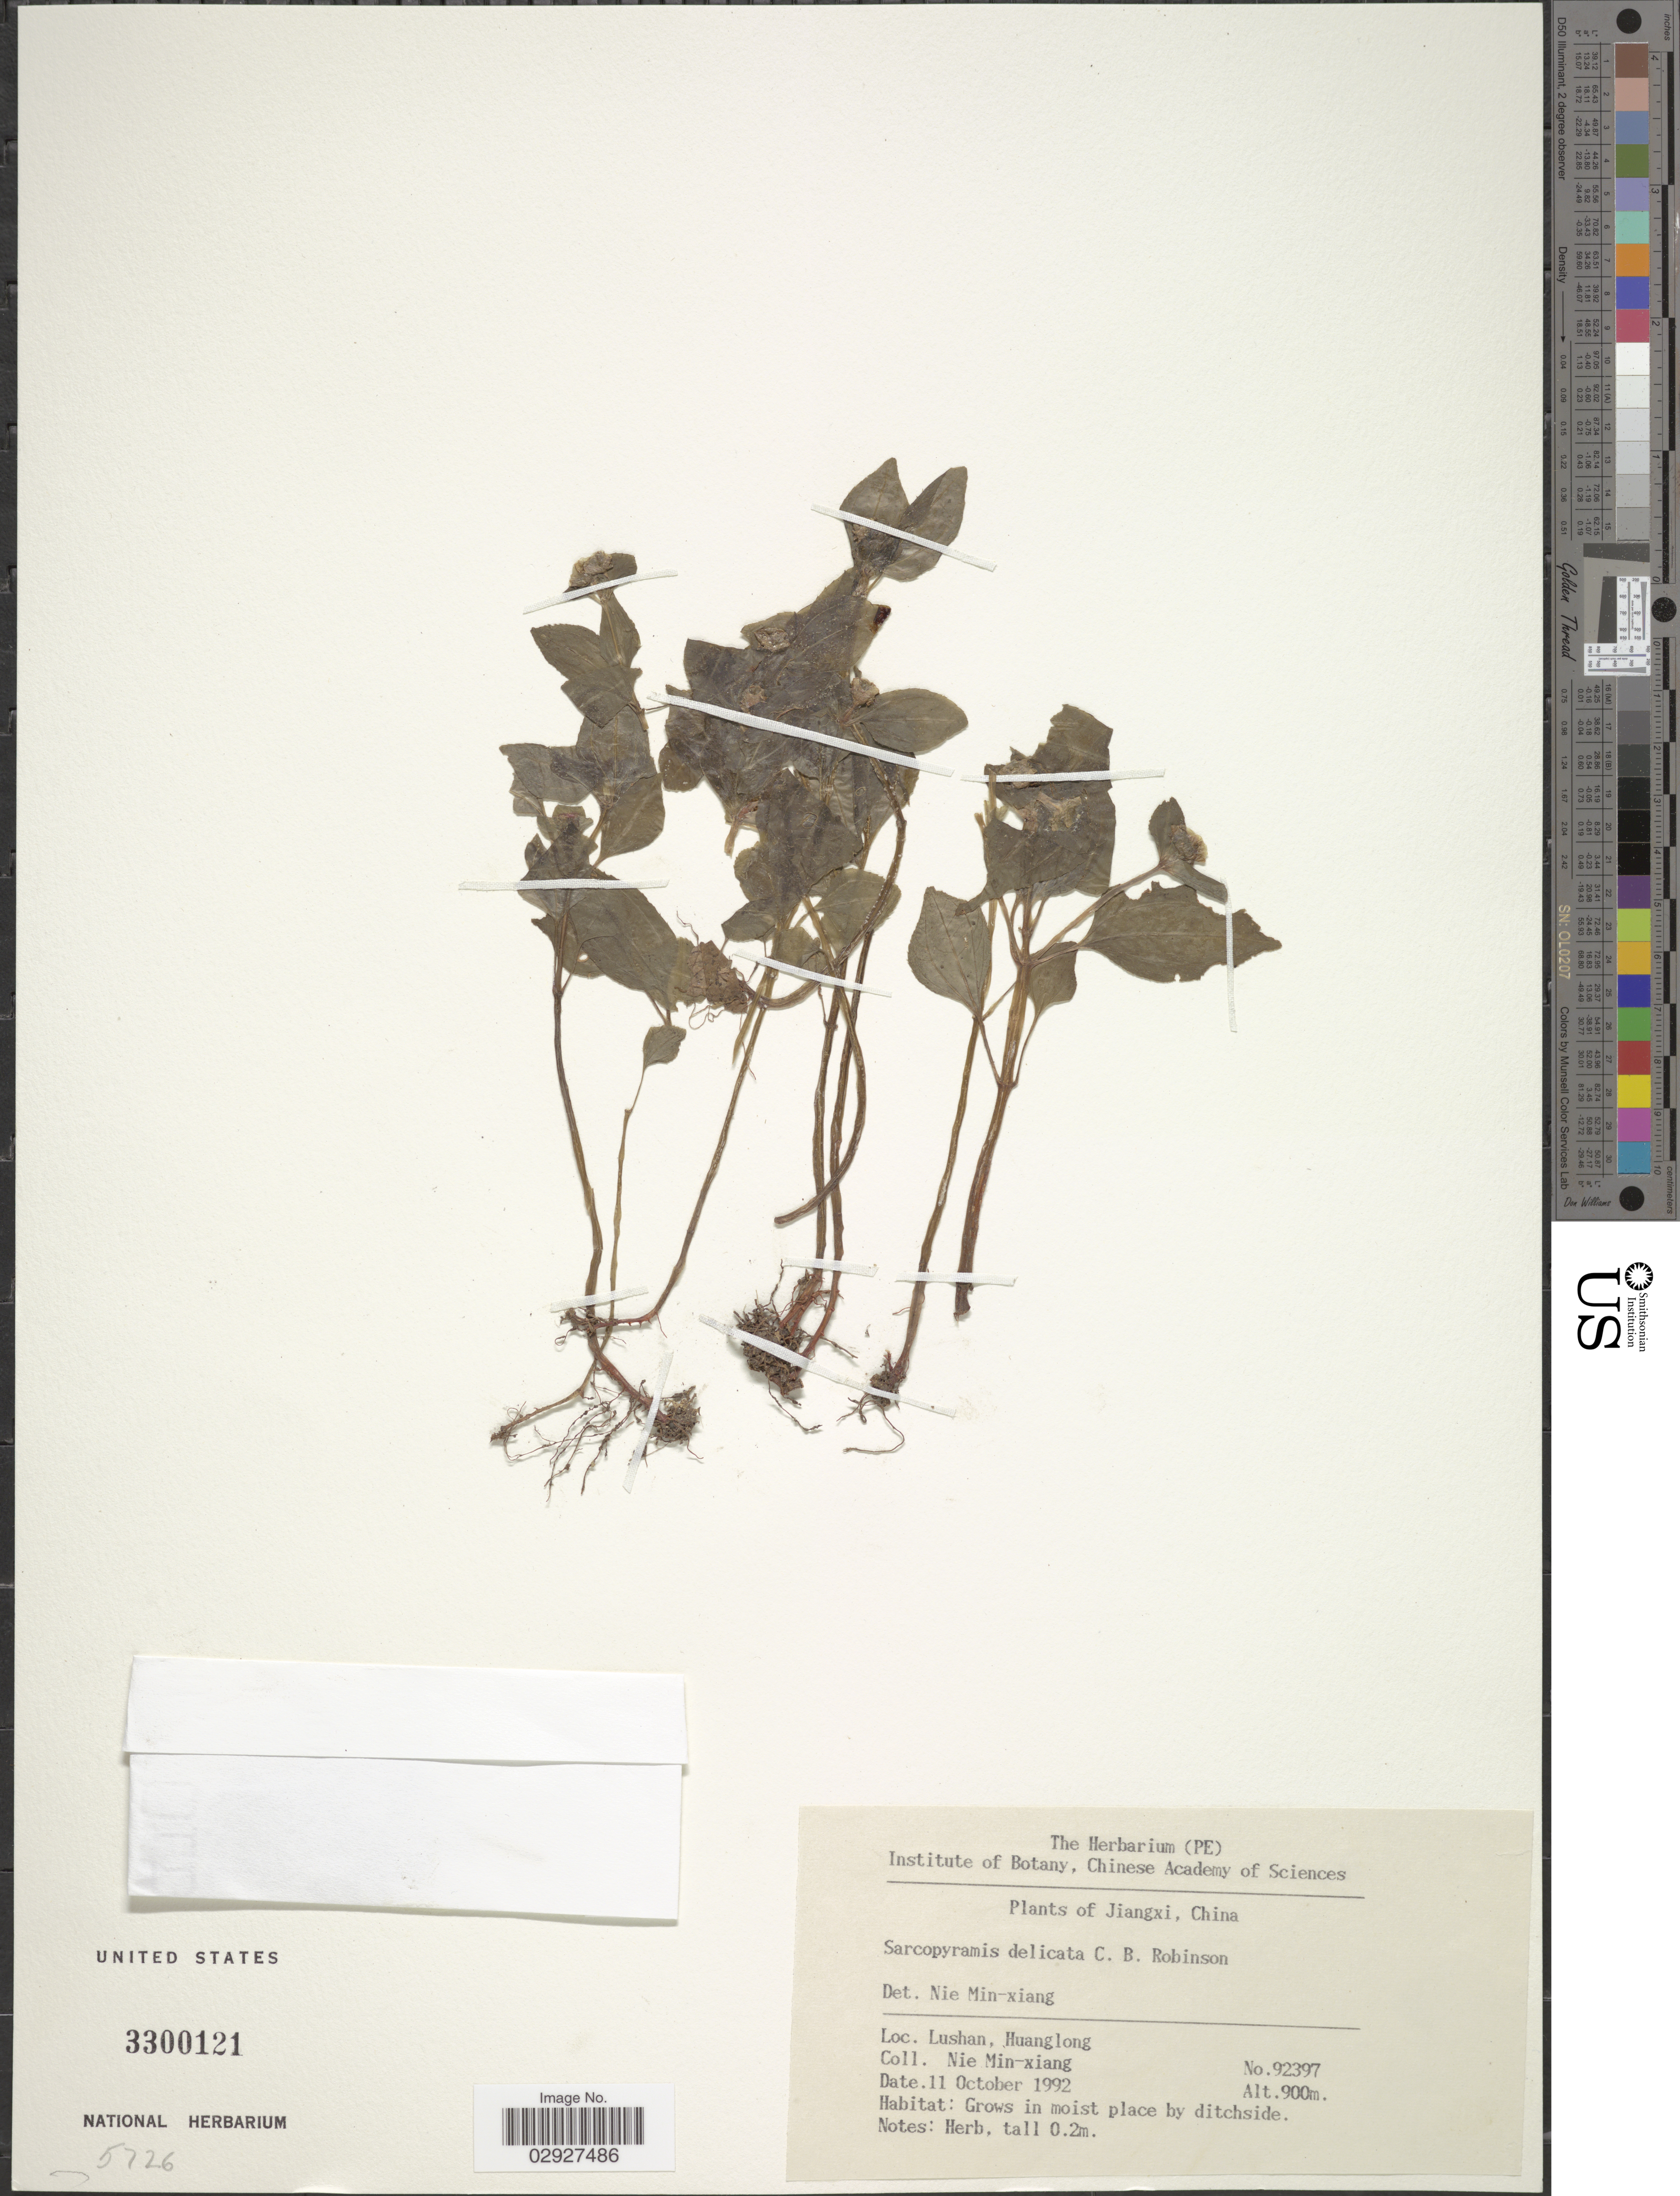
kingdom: Plantae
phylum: Tracheophyta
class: Magnoliopsida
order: Myrtales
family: Melastomataceae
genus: Sarcopyramis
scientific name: Sarcopyramis bodinieri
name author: H. Lév. & Vaniot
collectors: M. Nie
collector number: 92397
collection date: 1992-10-11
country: China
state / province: Jiangxi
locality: Lushan, Huanglong.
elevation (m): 900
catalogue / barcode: US 3300121